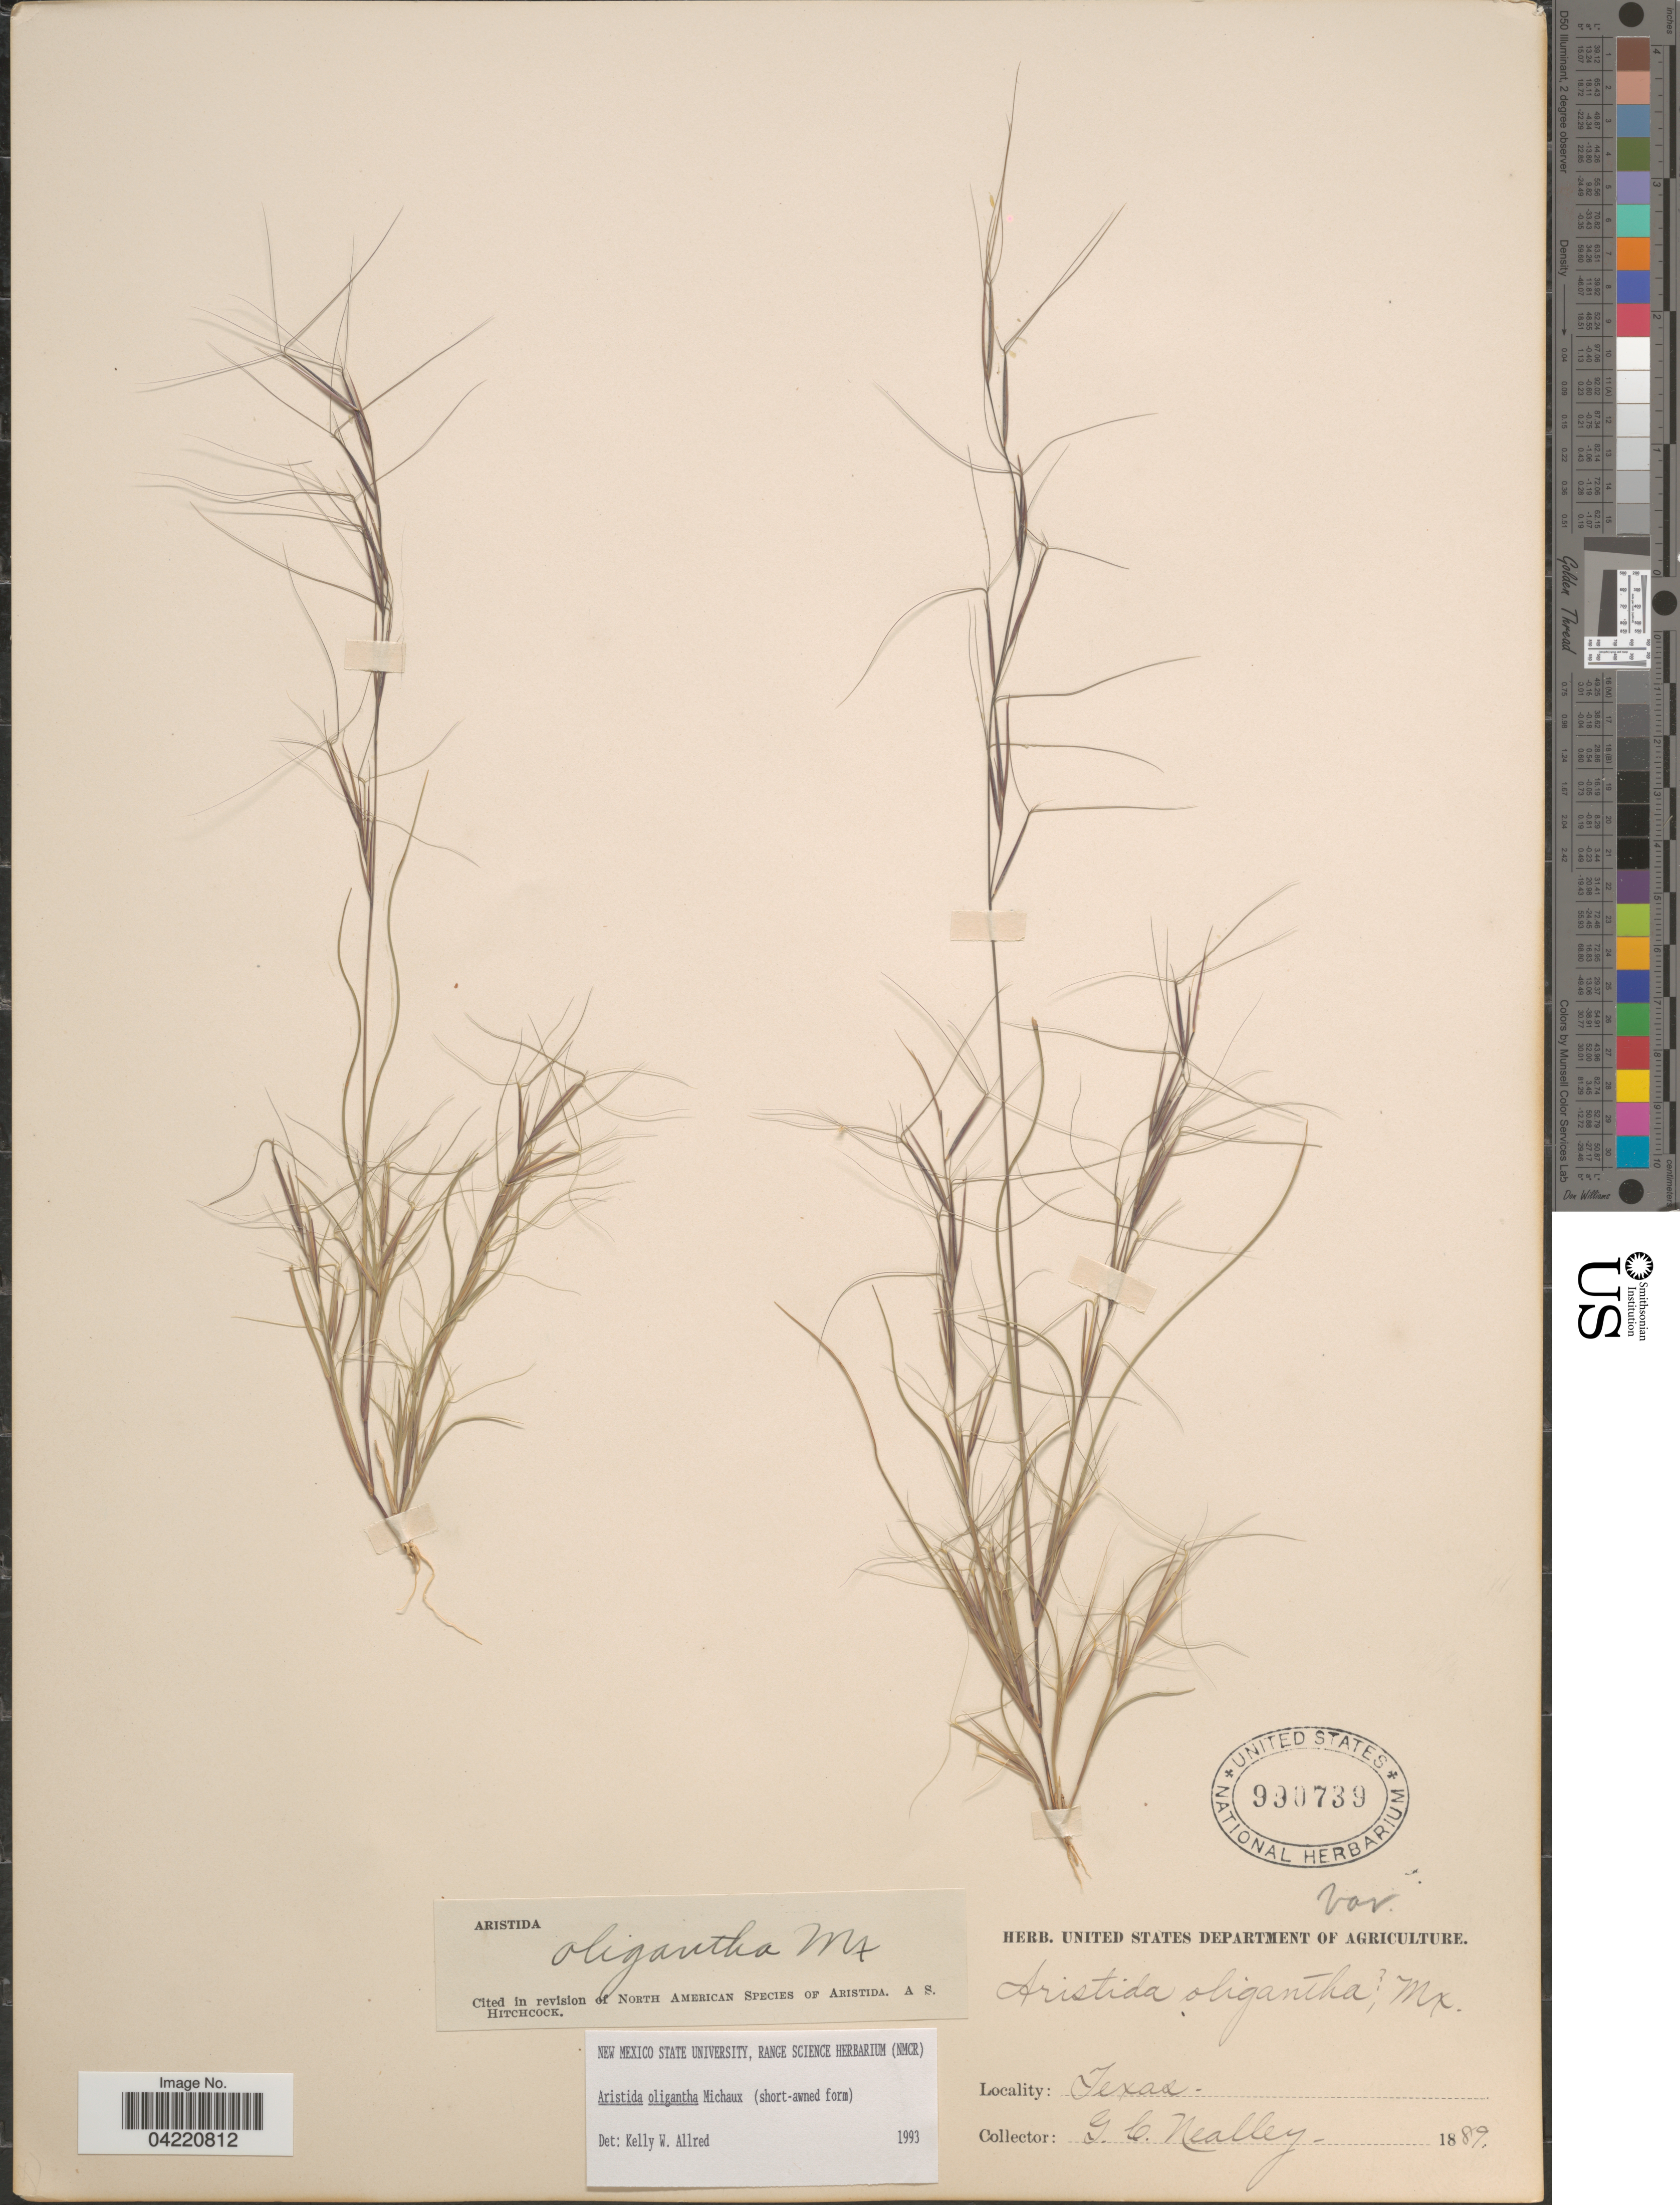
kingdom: Plantae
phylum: Tracheophyta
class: Liliopsida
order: Poales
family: Poaceae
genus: Aristida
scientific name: Aristida oligantha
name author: Michx.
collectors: G. C. Nealley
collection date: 1889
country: United States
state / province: Texas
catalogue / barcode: US 990739